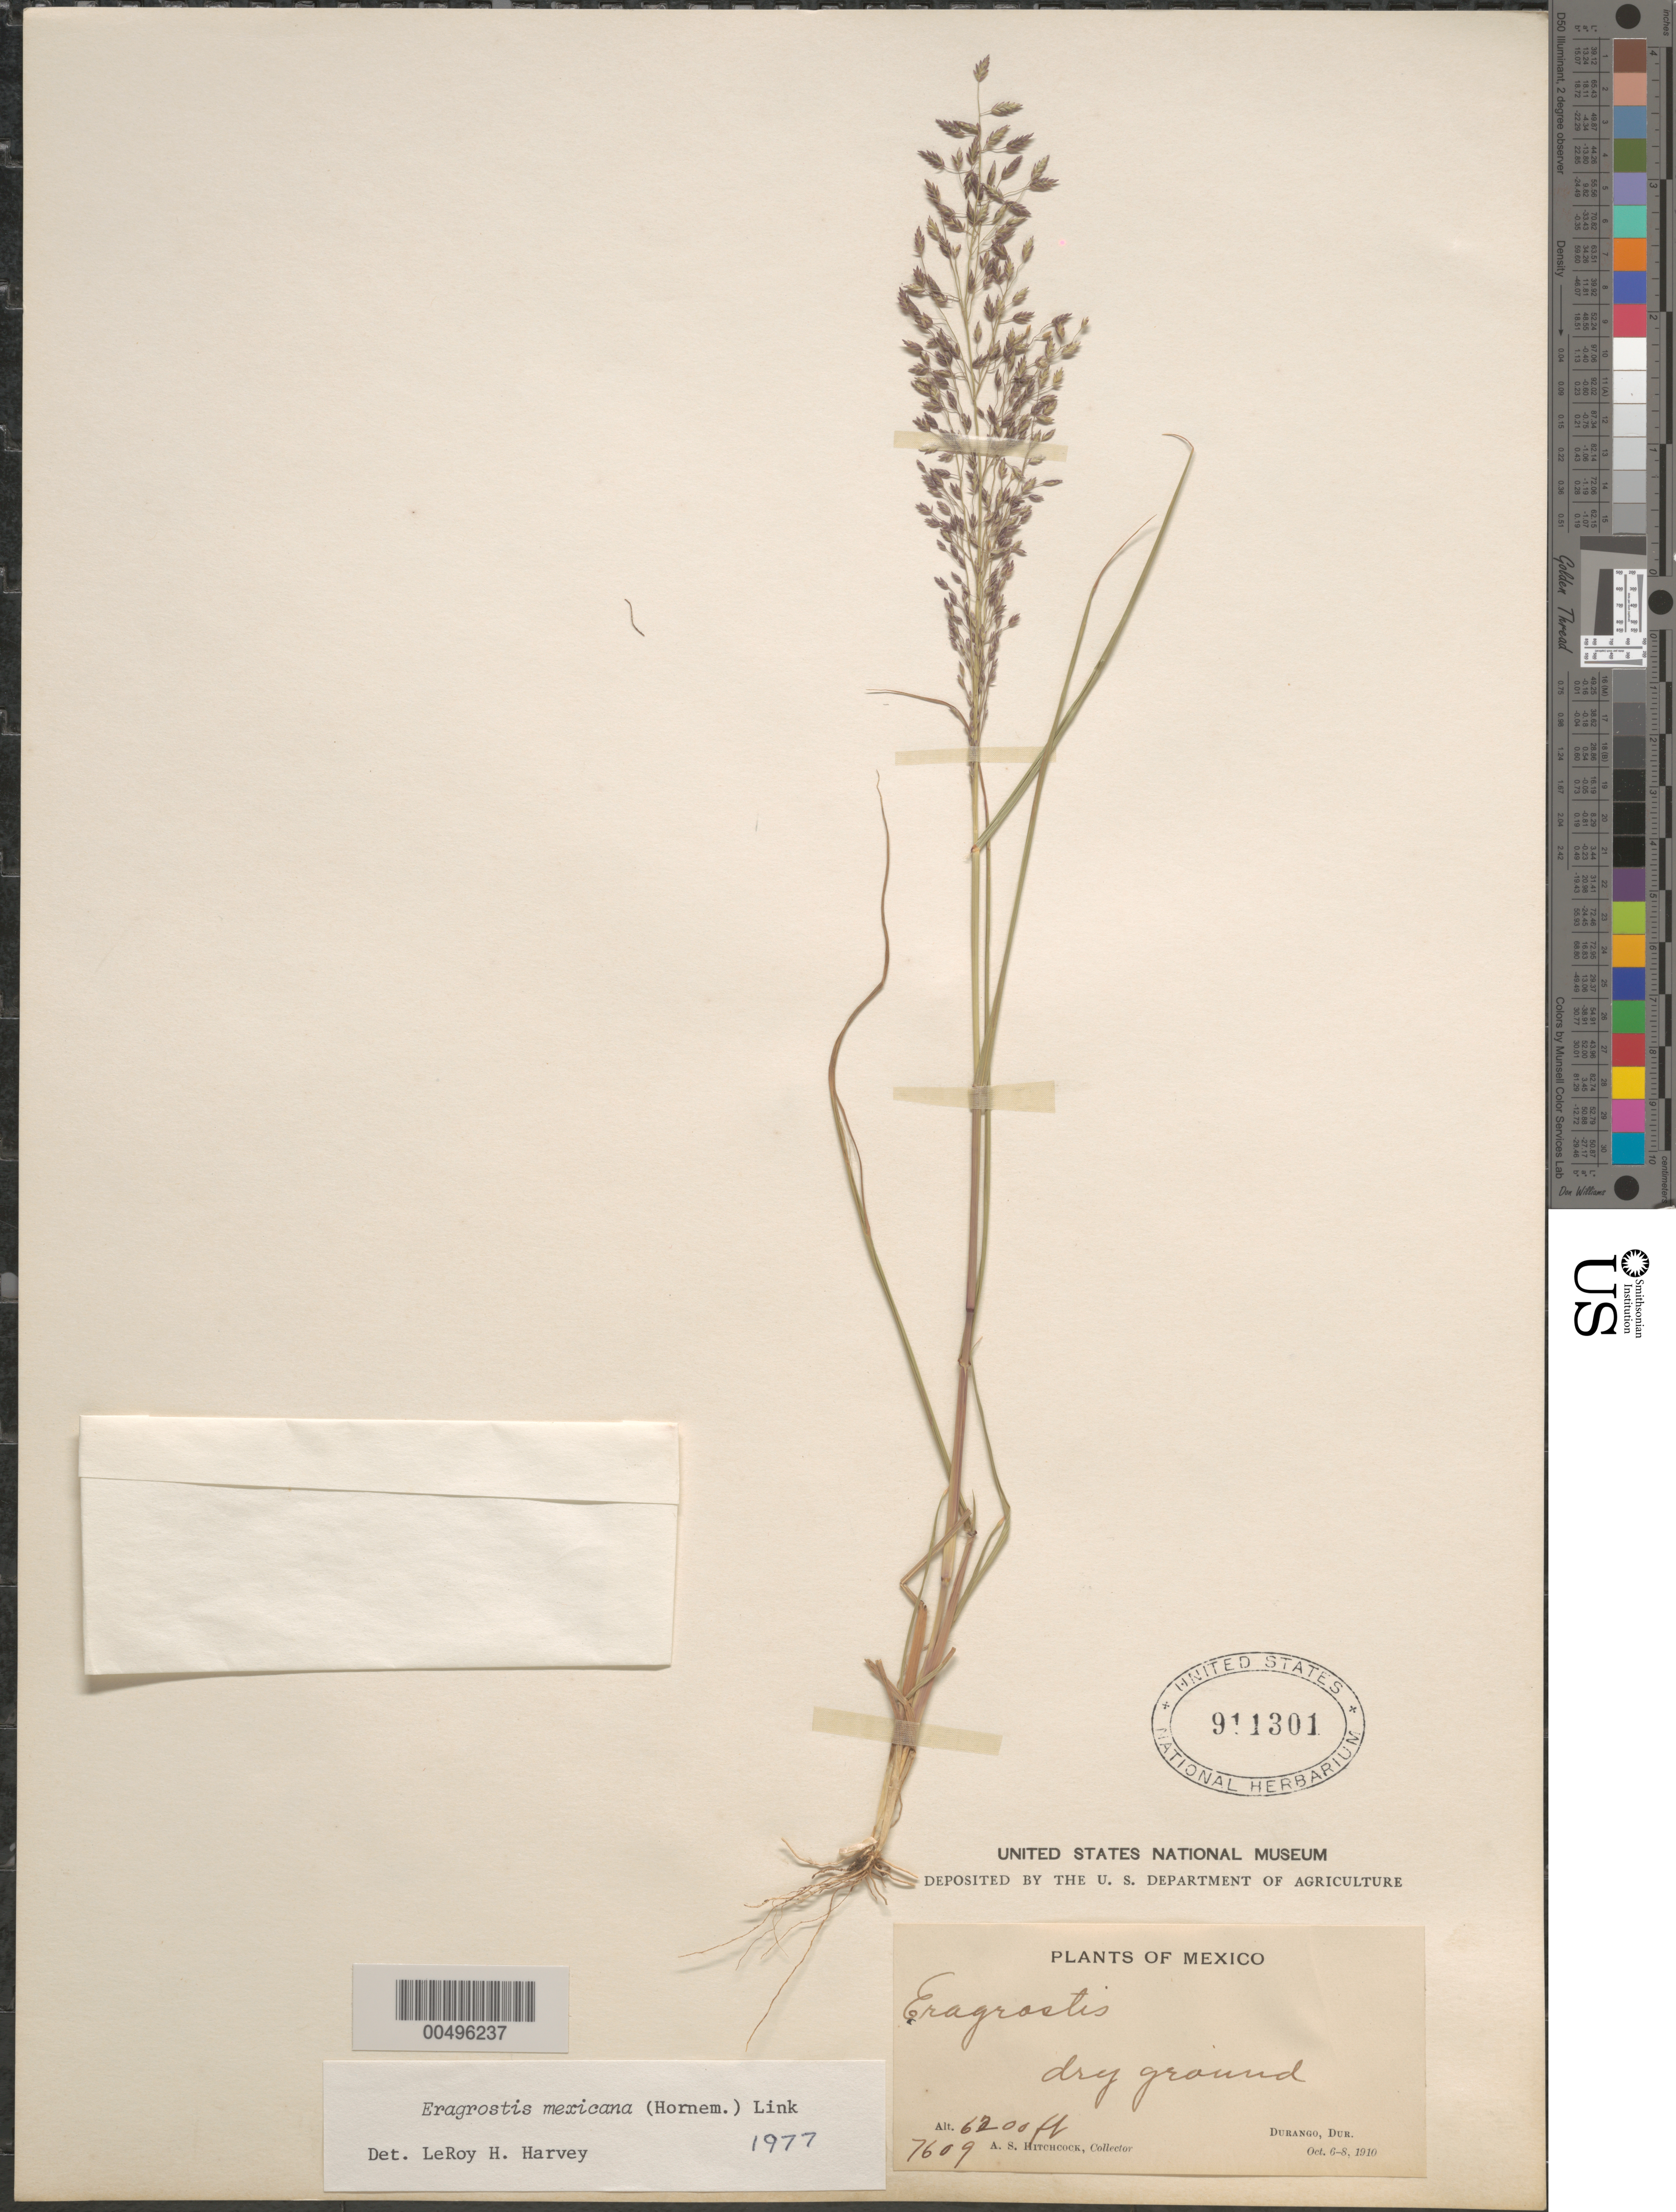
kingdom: Plantae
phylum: Tracheophyta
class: Liliopsida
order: Poales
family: Poaceae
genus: Eragrostis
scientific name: Eragrostis mexicana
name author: (Hornem.) Link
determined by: Harvey, L. H.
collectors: A. S. Hitchcock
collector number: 7609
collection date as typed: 6 Oct 1910 to 8 Oct 1910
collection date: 1910-10-06/1910-10-08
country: Mexico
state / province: Durango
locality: Durango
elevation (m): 1890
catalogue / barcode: US 911301